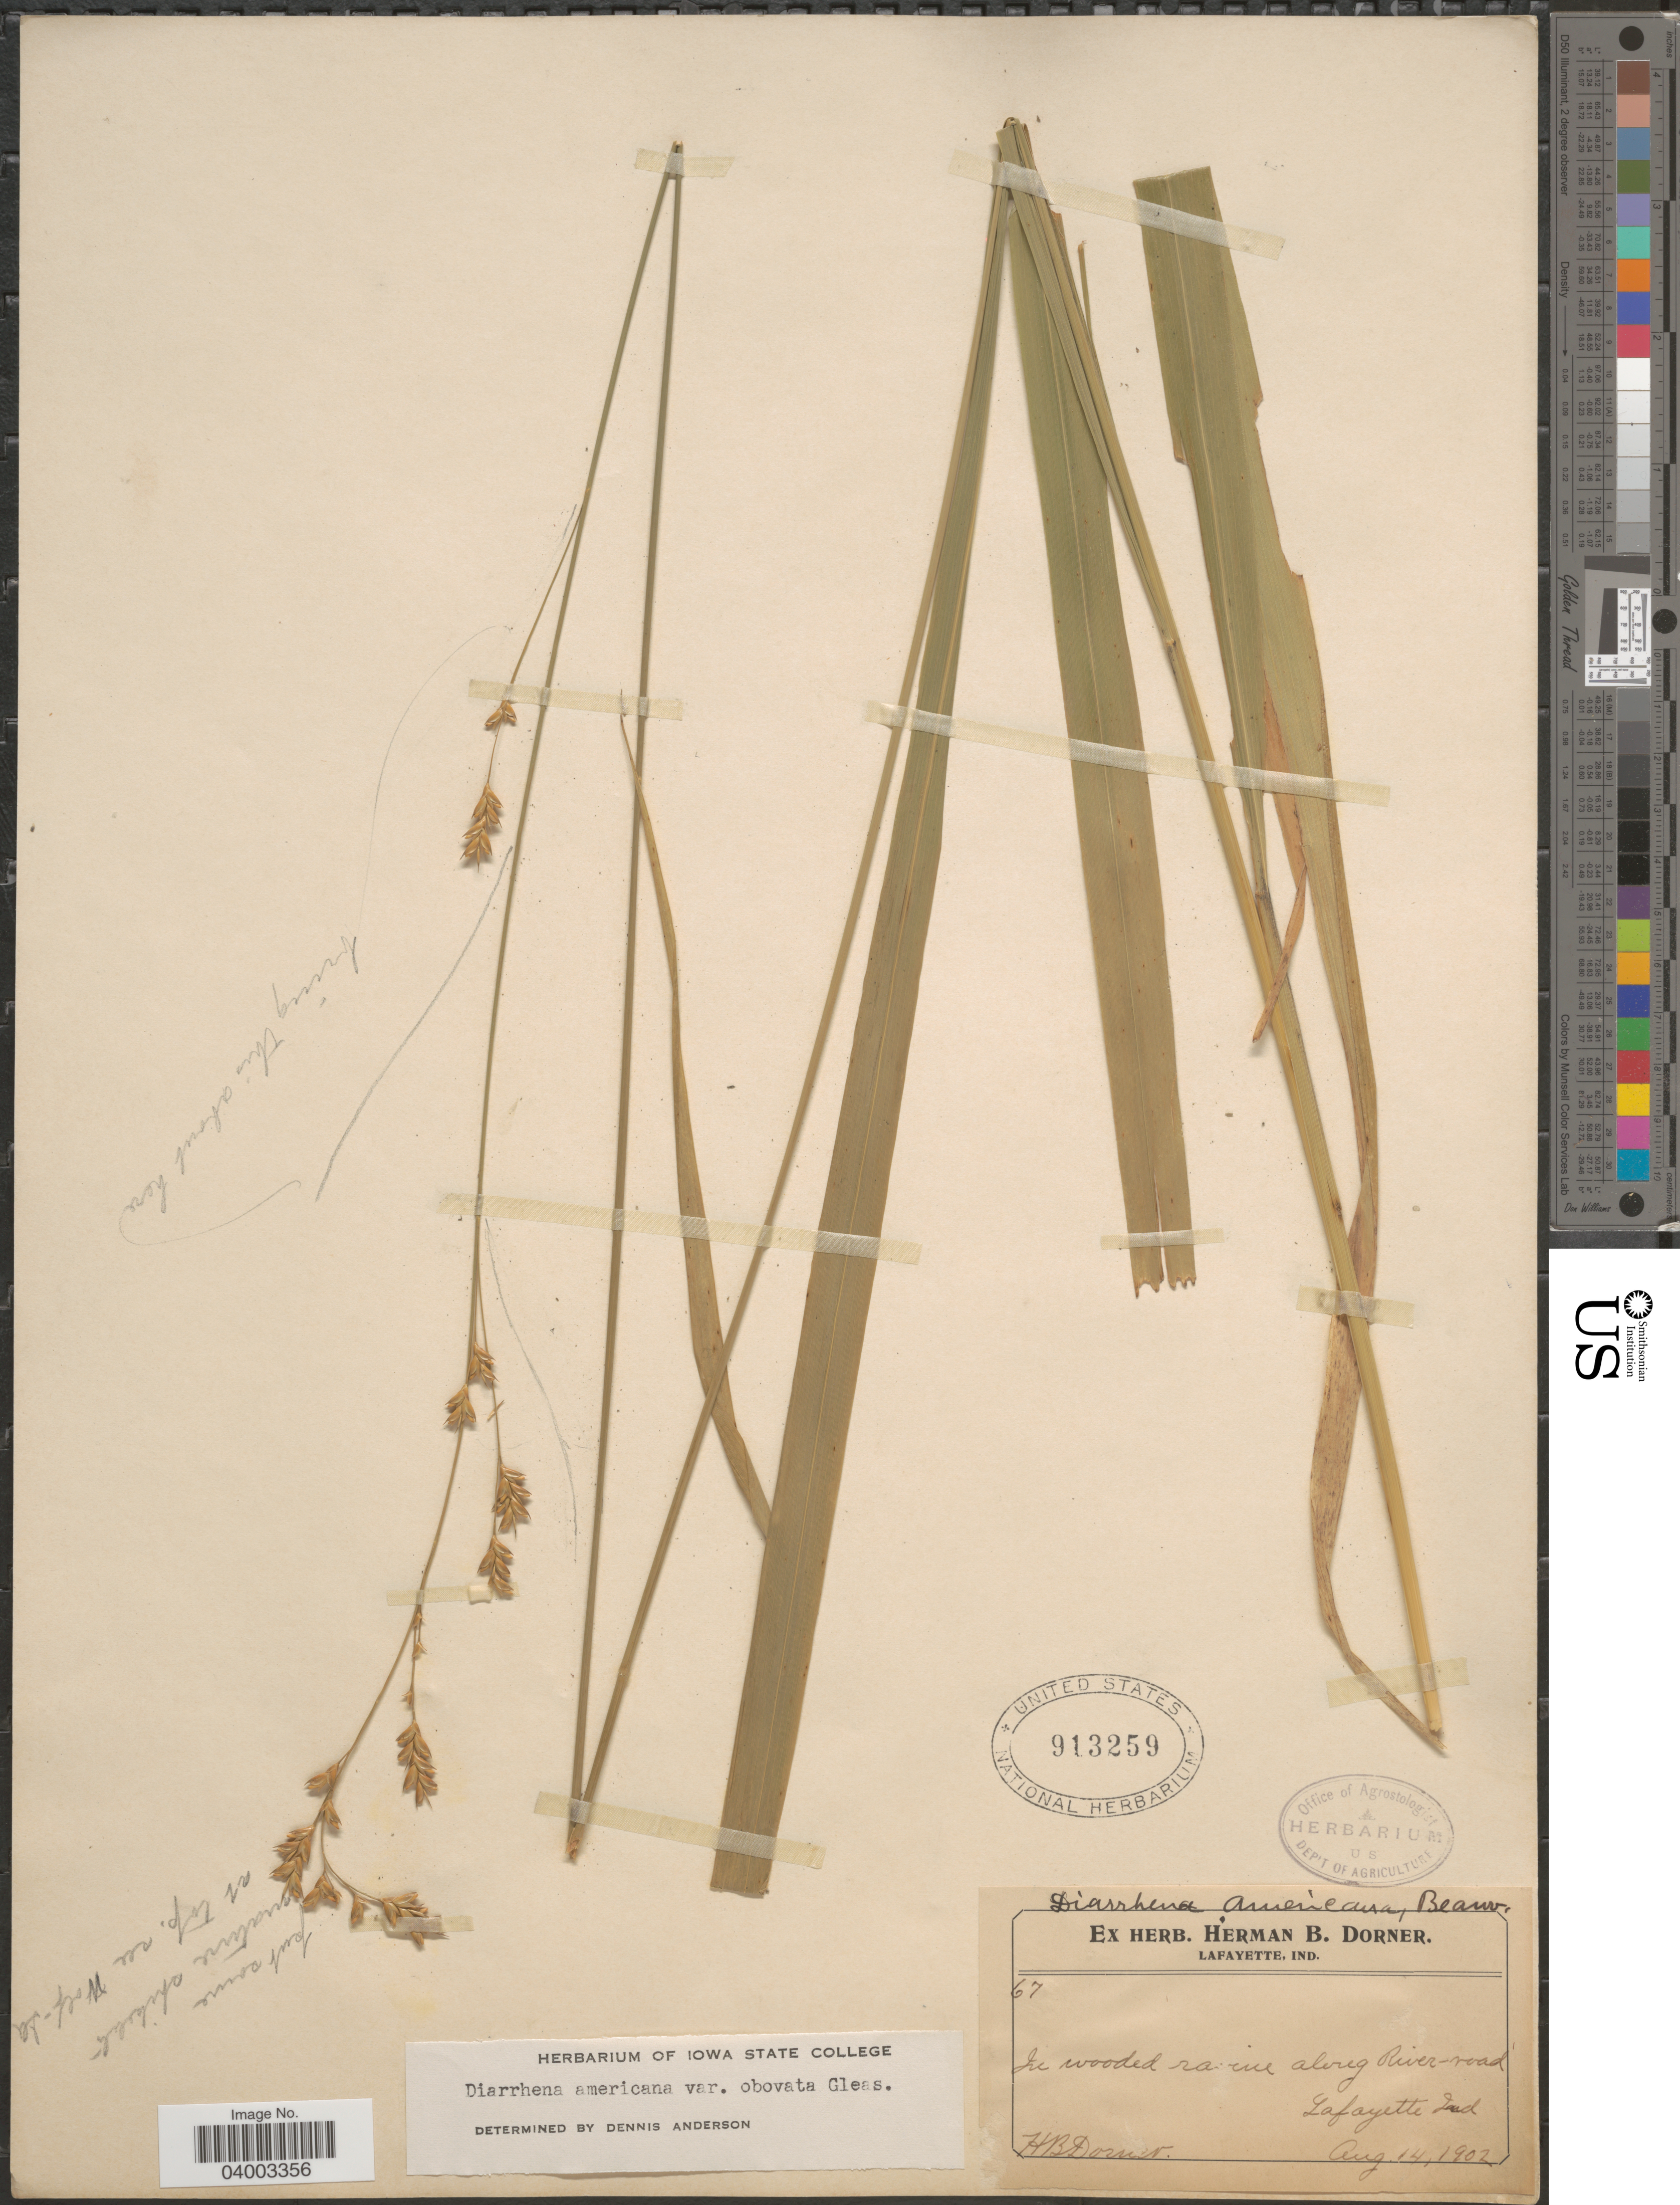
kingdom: Plantae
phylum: Tracheophyta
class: Liliopsida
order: Poales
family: Poaceae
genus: Diarrhena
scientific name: Diarrhena obovata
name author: (Gleason) Brandenburg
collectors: H. Dorner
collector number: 67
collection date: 1902-08-14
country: United States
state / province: Indiana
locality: In wooded ravine along River-road. Lafayette.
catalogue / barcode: US 913259